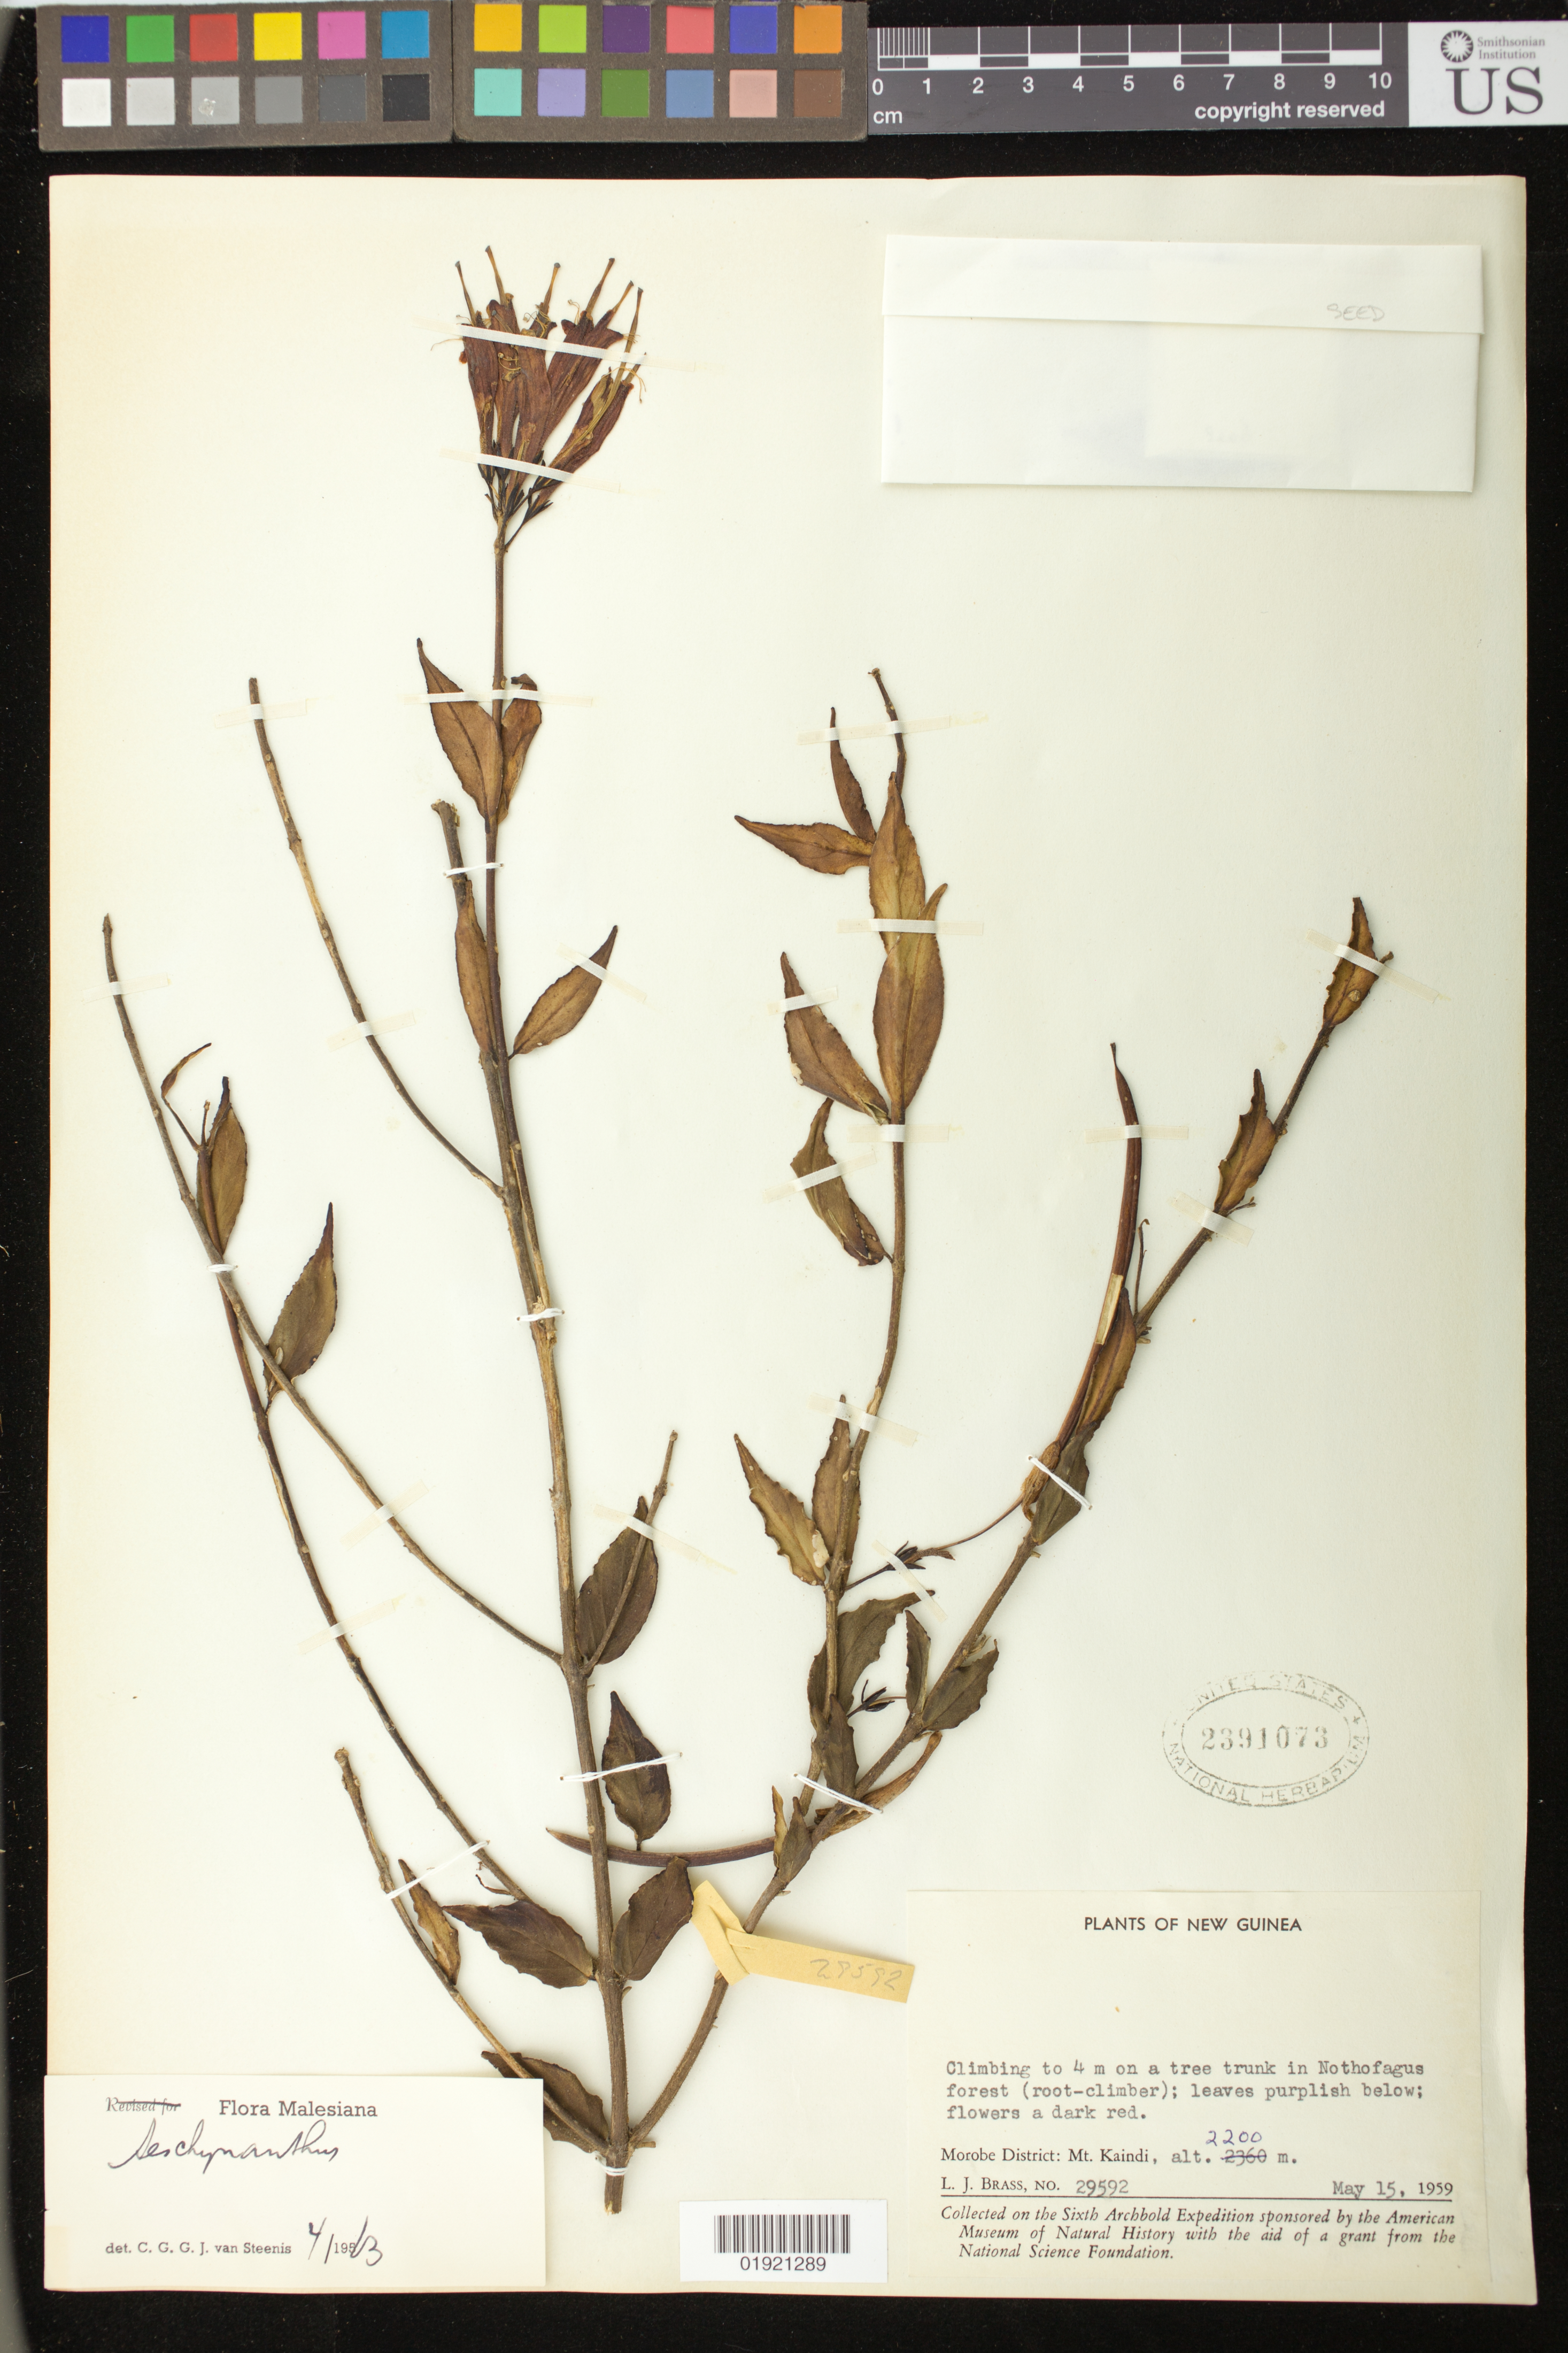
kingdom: Plantae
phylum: Tracheophyta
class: Magnoliopsida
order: Lamiales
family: Gesneriaceae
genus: Aeschynanthus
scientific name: Aeschynanthus sp.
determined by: Steenis, C. G. G. J. van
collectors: L. J. Brass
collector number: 29592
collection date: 1959-05-15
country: Papua New Guinea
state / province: Morobe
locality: Morobe District: Mt. Kaindi.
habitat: Climbing to 4 m on a tree trunk in Nothofagus forest (root-climber).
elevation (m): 2200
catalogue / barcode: US 2391073